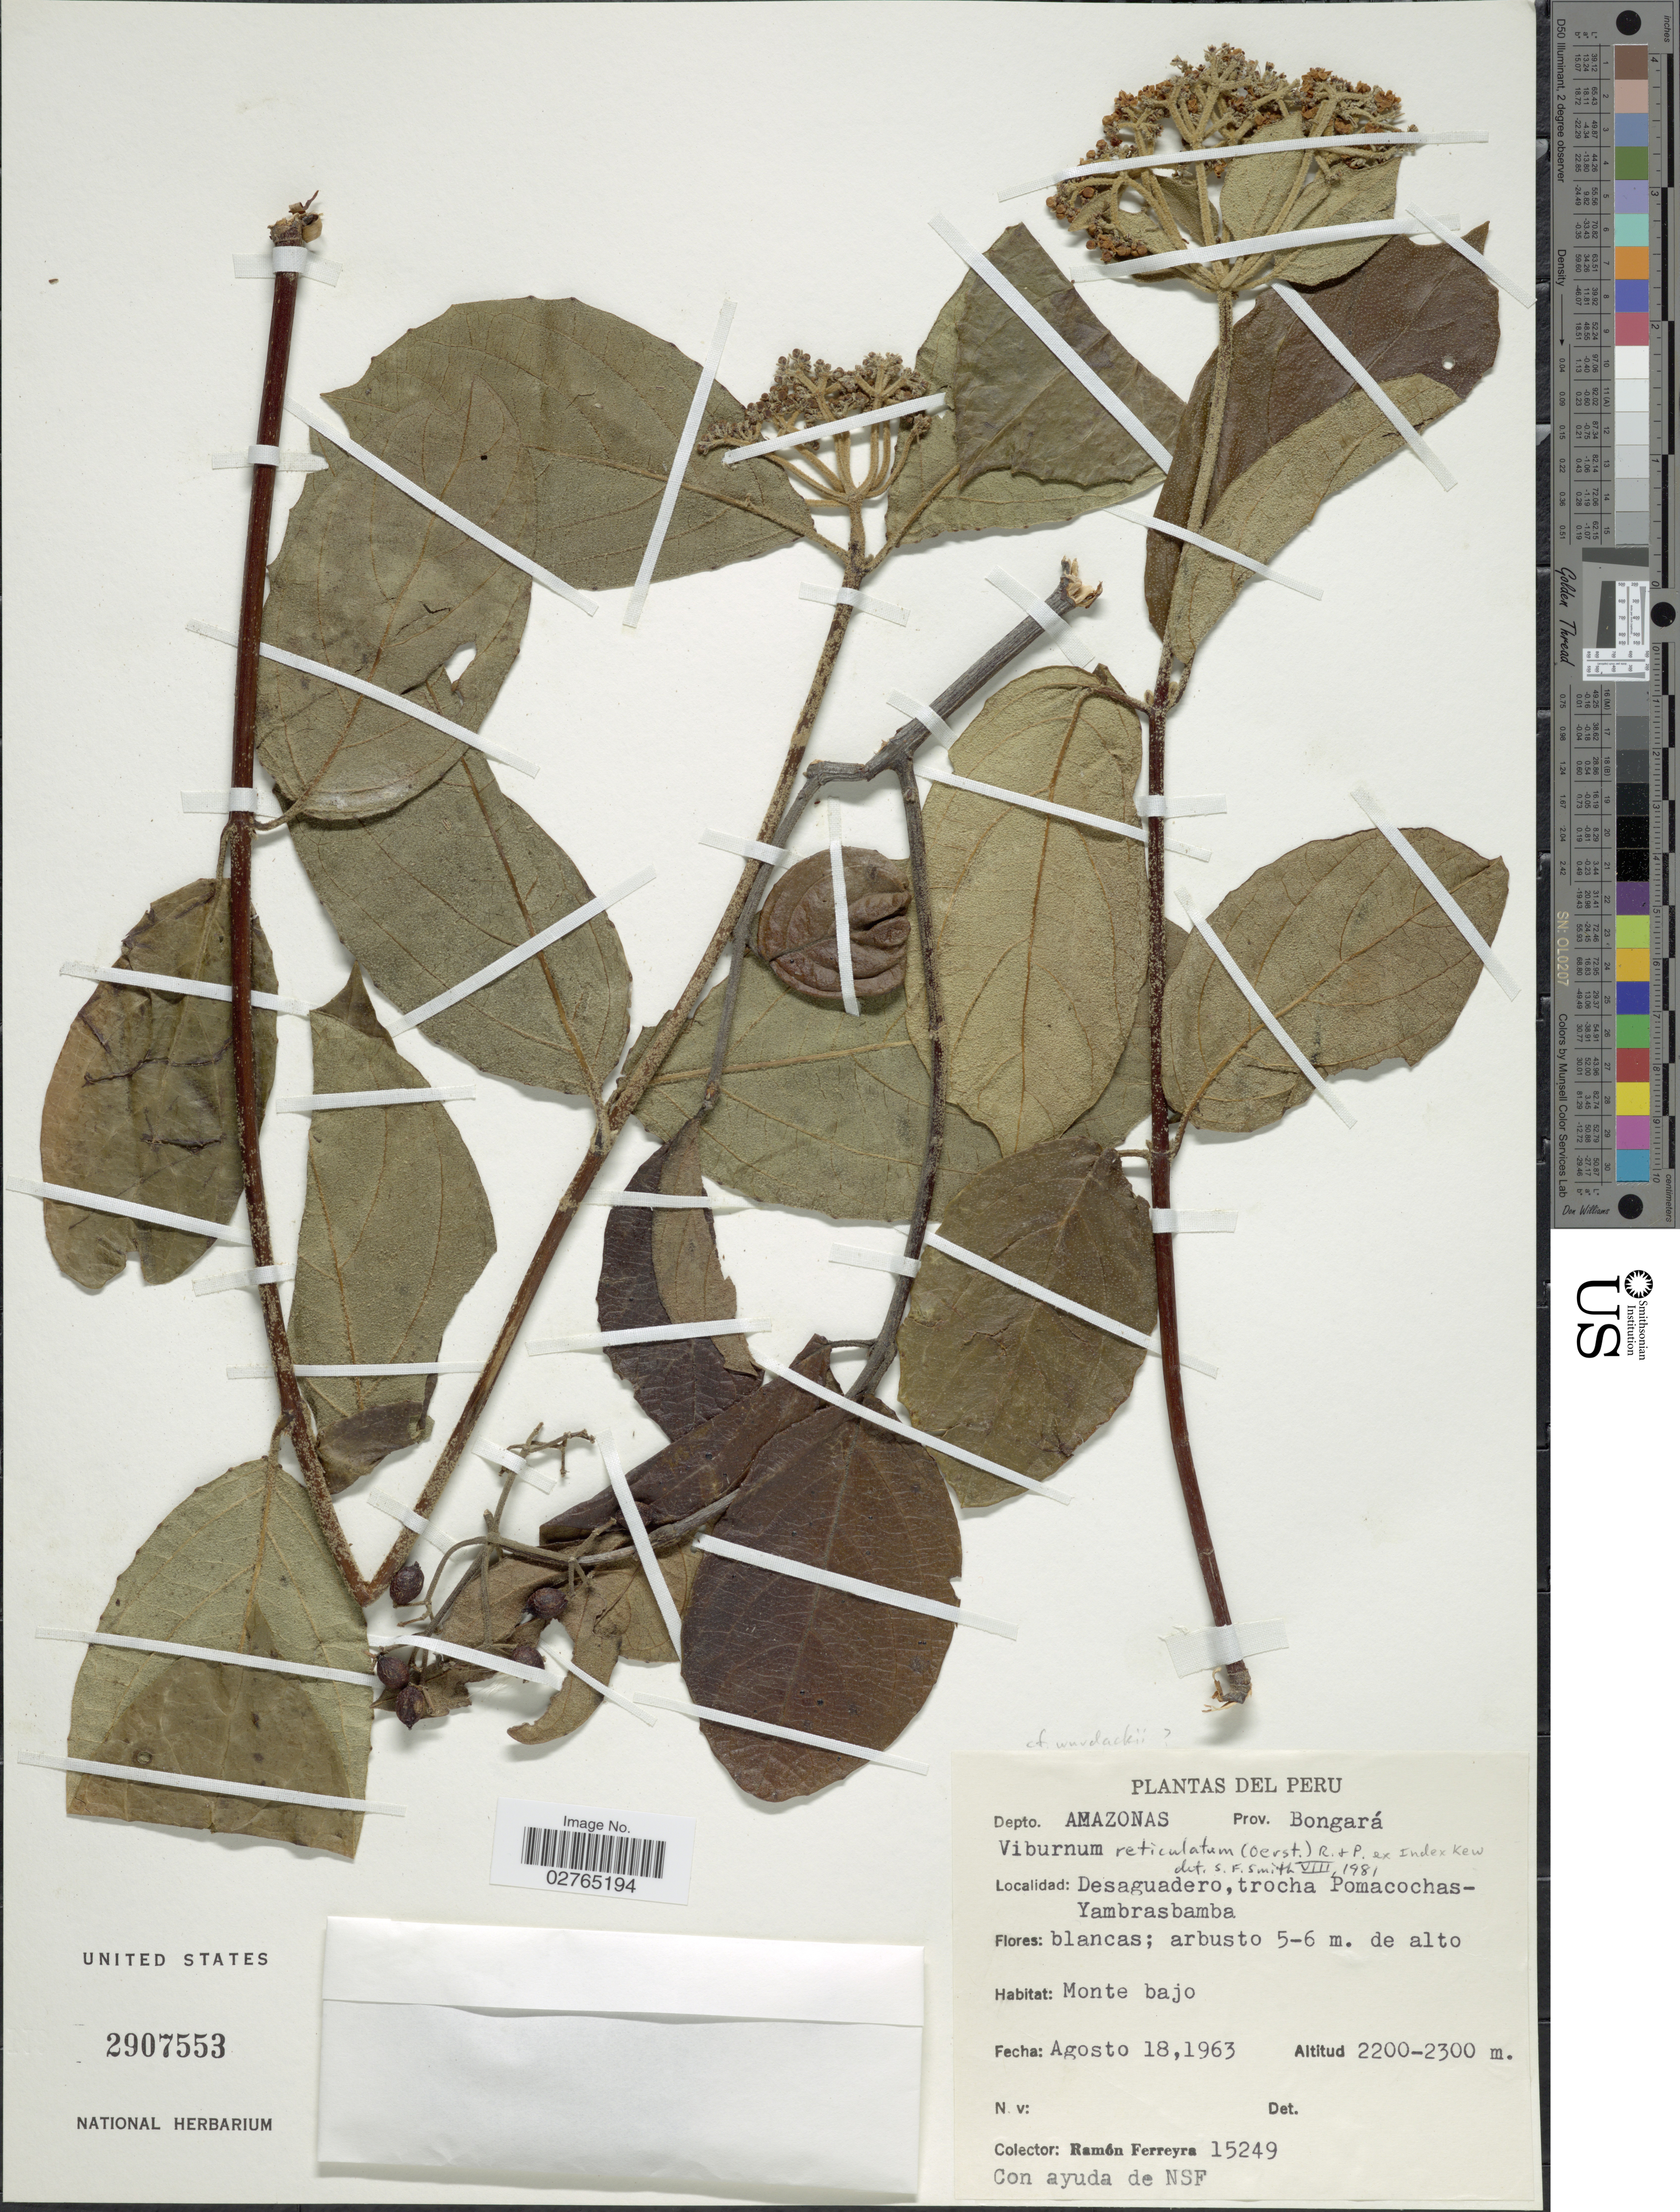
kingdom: Plantae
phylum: Tracheophyta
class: Magnoliopsida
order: Dipsacales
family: Viburnaceae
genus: Viburnum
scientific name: Viburnum reticulatum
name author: Ruiz & Pav. ex Oerst.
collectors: R. A. Ferreyra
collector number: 15249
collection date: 1963-08-18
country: Peru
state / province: Amazonas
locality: Depto. Amazonas. Prov. Bongará. Desaguadero, trocha Pomacochas-Yambrasbamba.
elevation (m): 2200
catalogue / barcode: US 2907553